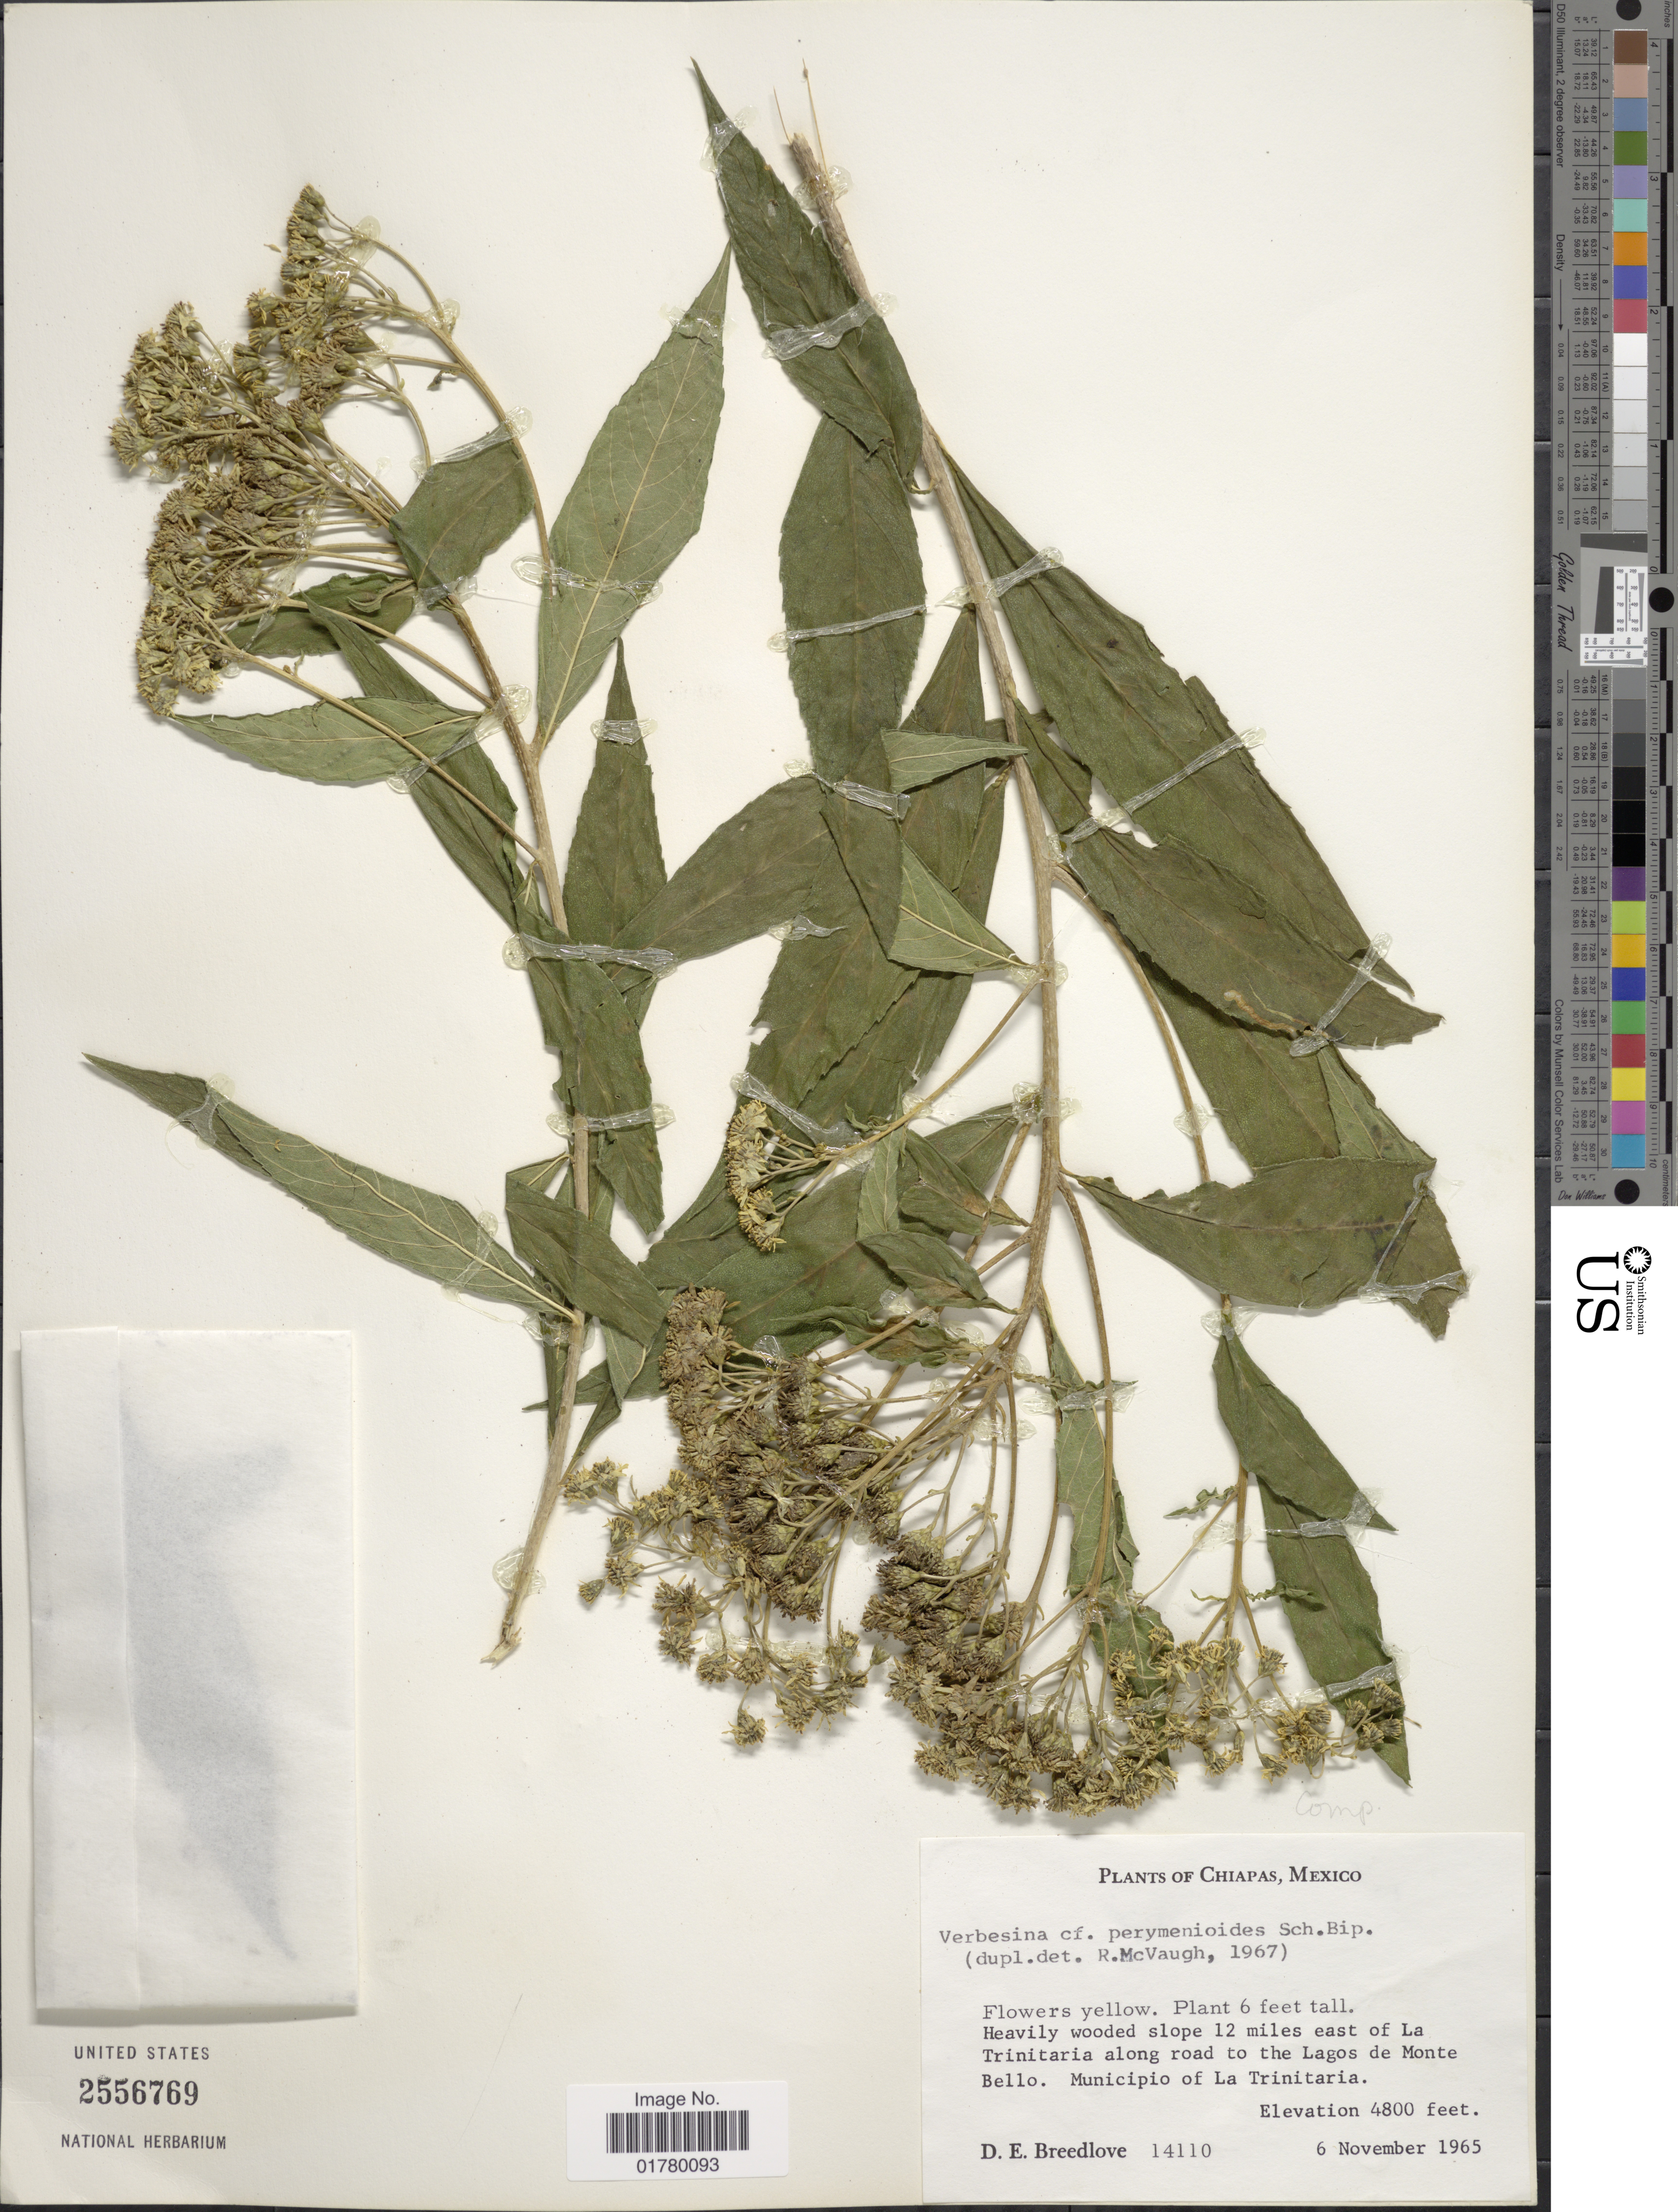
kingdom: Plantae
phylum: Tracheophyta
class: Magnoliopsida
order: Asterales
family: Asteraceae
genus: Verbesina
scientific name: Verbesina perymenioides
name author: Sch. Bip. ex Klatt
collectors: D. E. Breedlove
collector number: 14110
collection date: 1965-11-06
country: Mexico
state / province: Chiapas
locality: Heavily wooded slope 12 miles east of La Trinitaria along road to the Lagos de Monte Bello, Municipio of La Trinitaria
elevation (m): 1463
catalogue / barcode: US 2556769